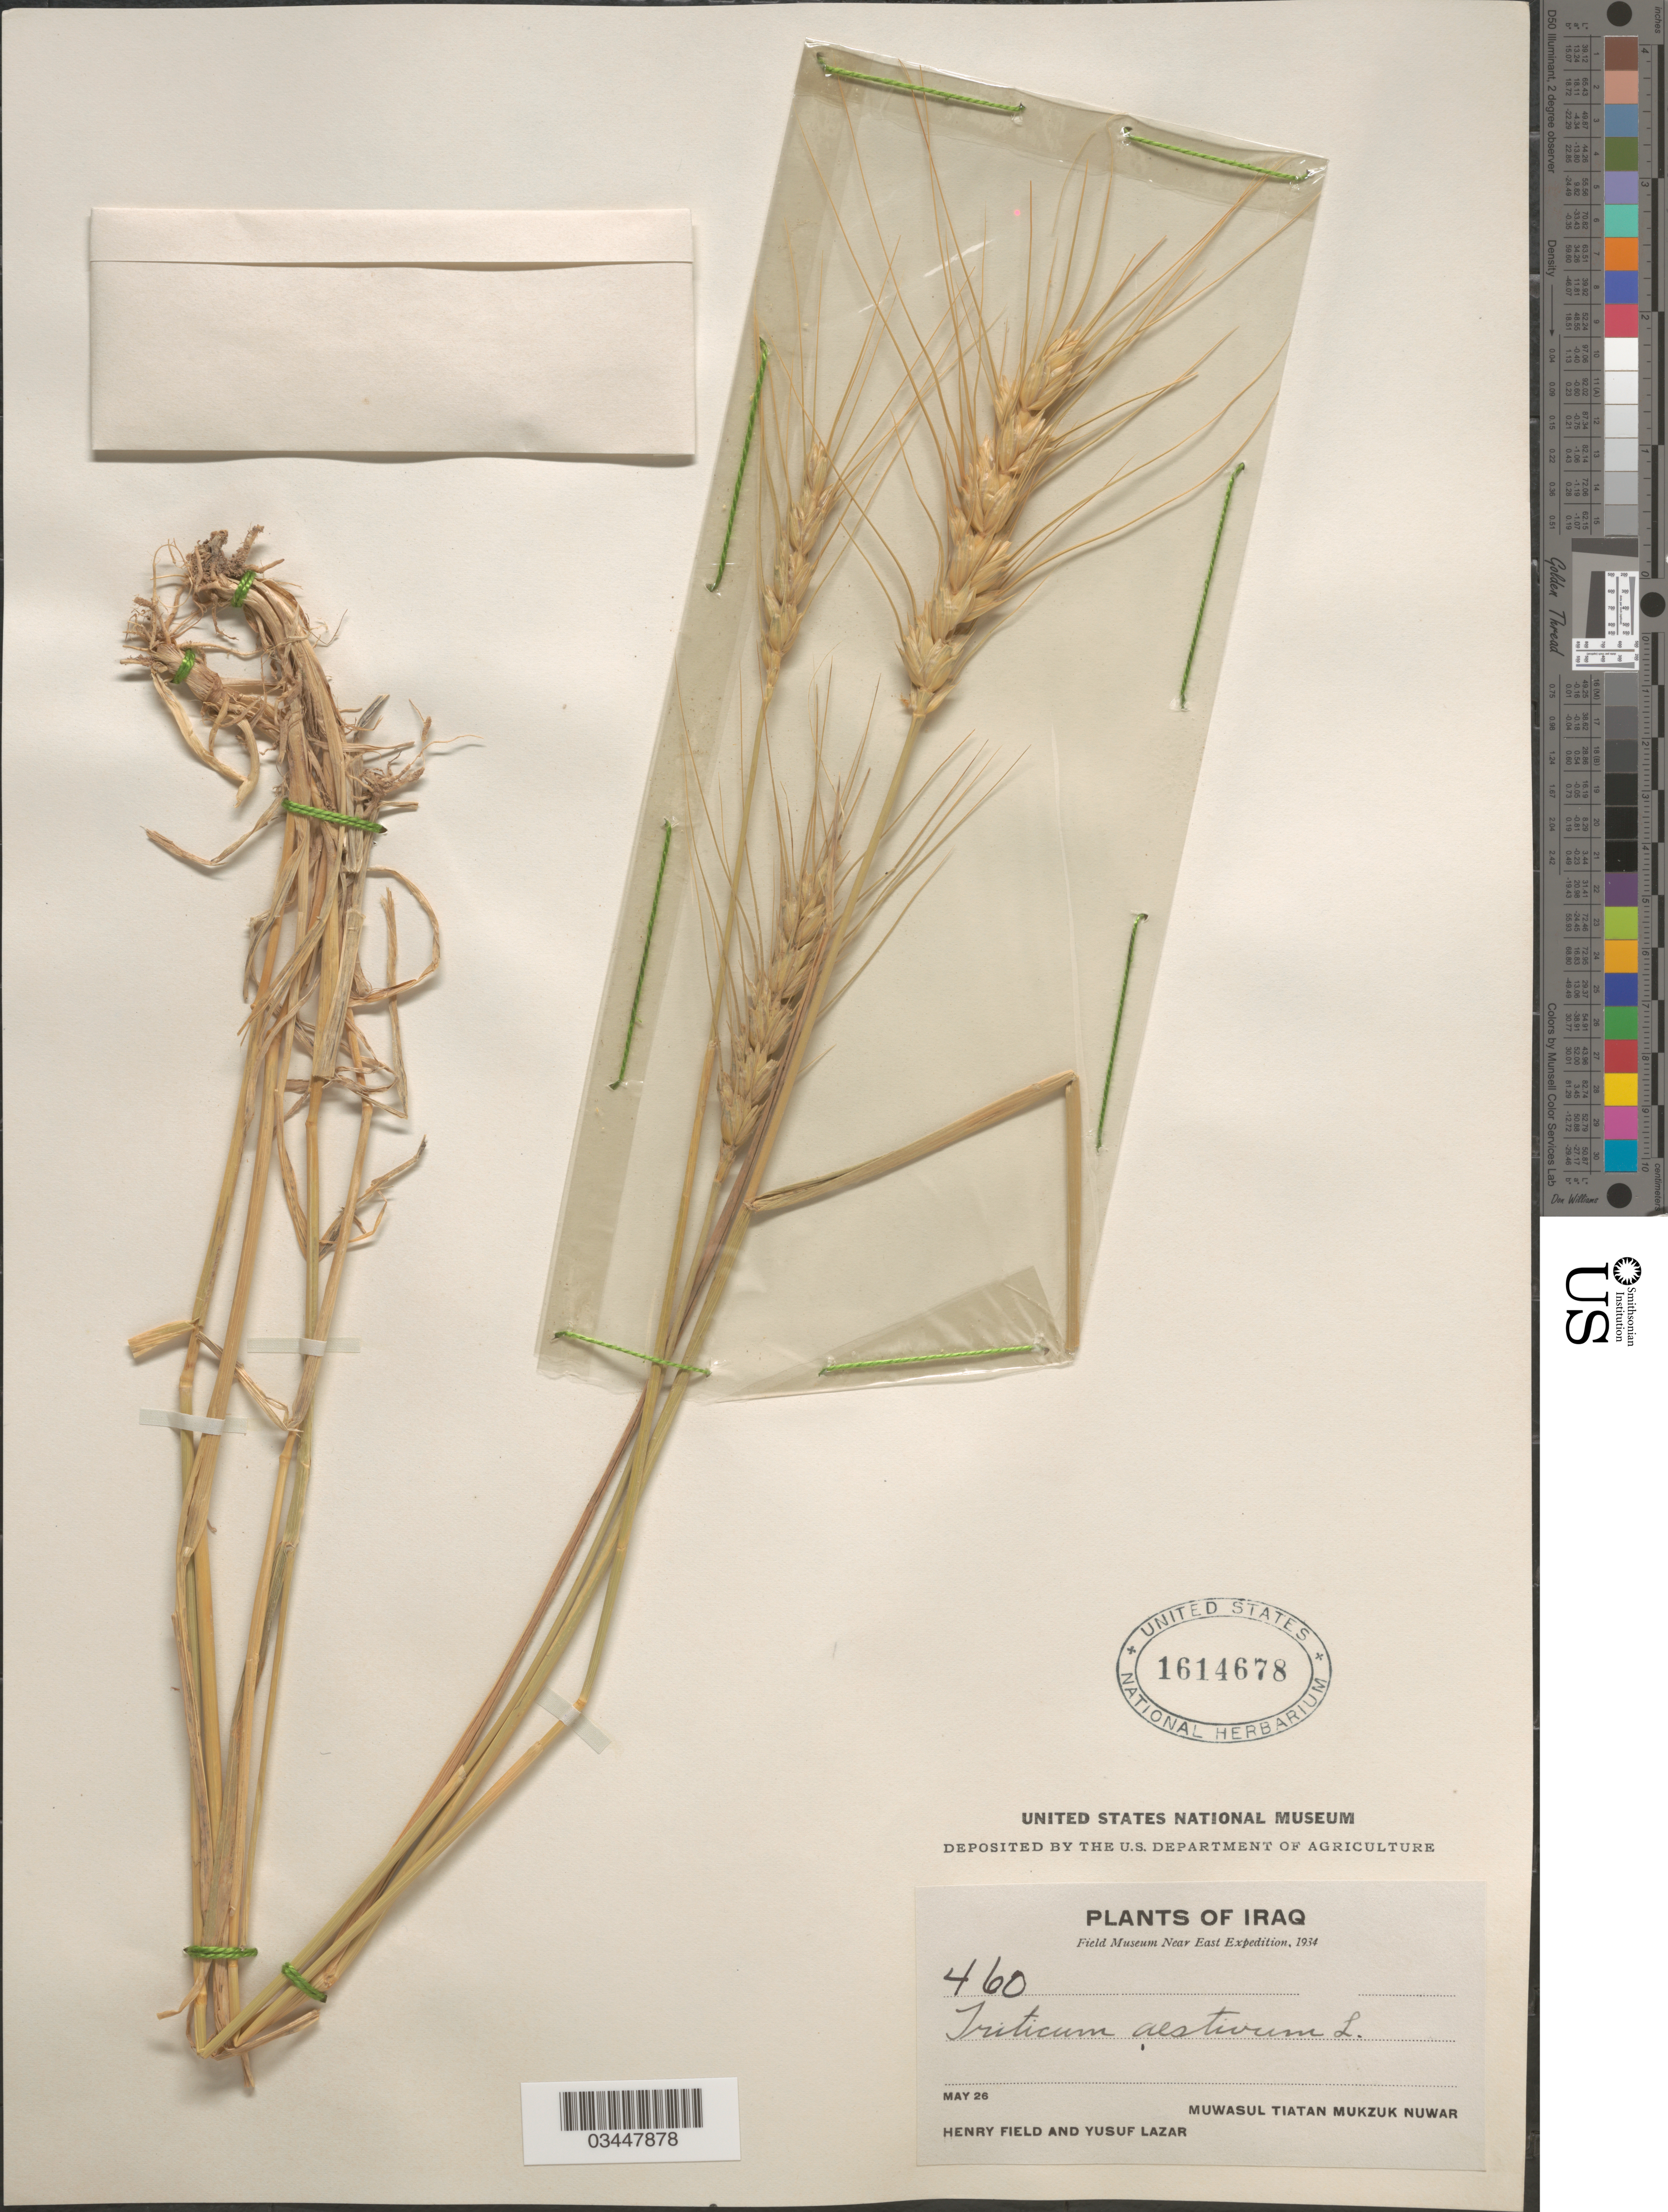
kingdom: Plantae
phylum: Tracheophyta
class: Liliopsida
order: Poales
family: Poaceae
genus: Triticum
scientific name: Triticum aestivum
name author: L.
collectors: H. Field & Y. Lazar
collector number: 460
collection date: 1934-05-26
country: Iraq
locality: Field Museum Near East Expedition, 1934. Muwasul Tiatan Mukzuk Nuwar.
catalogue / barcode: US 1614678